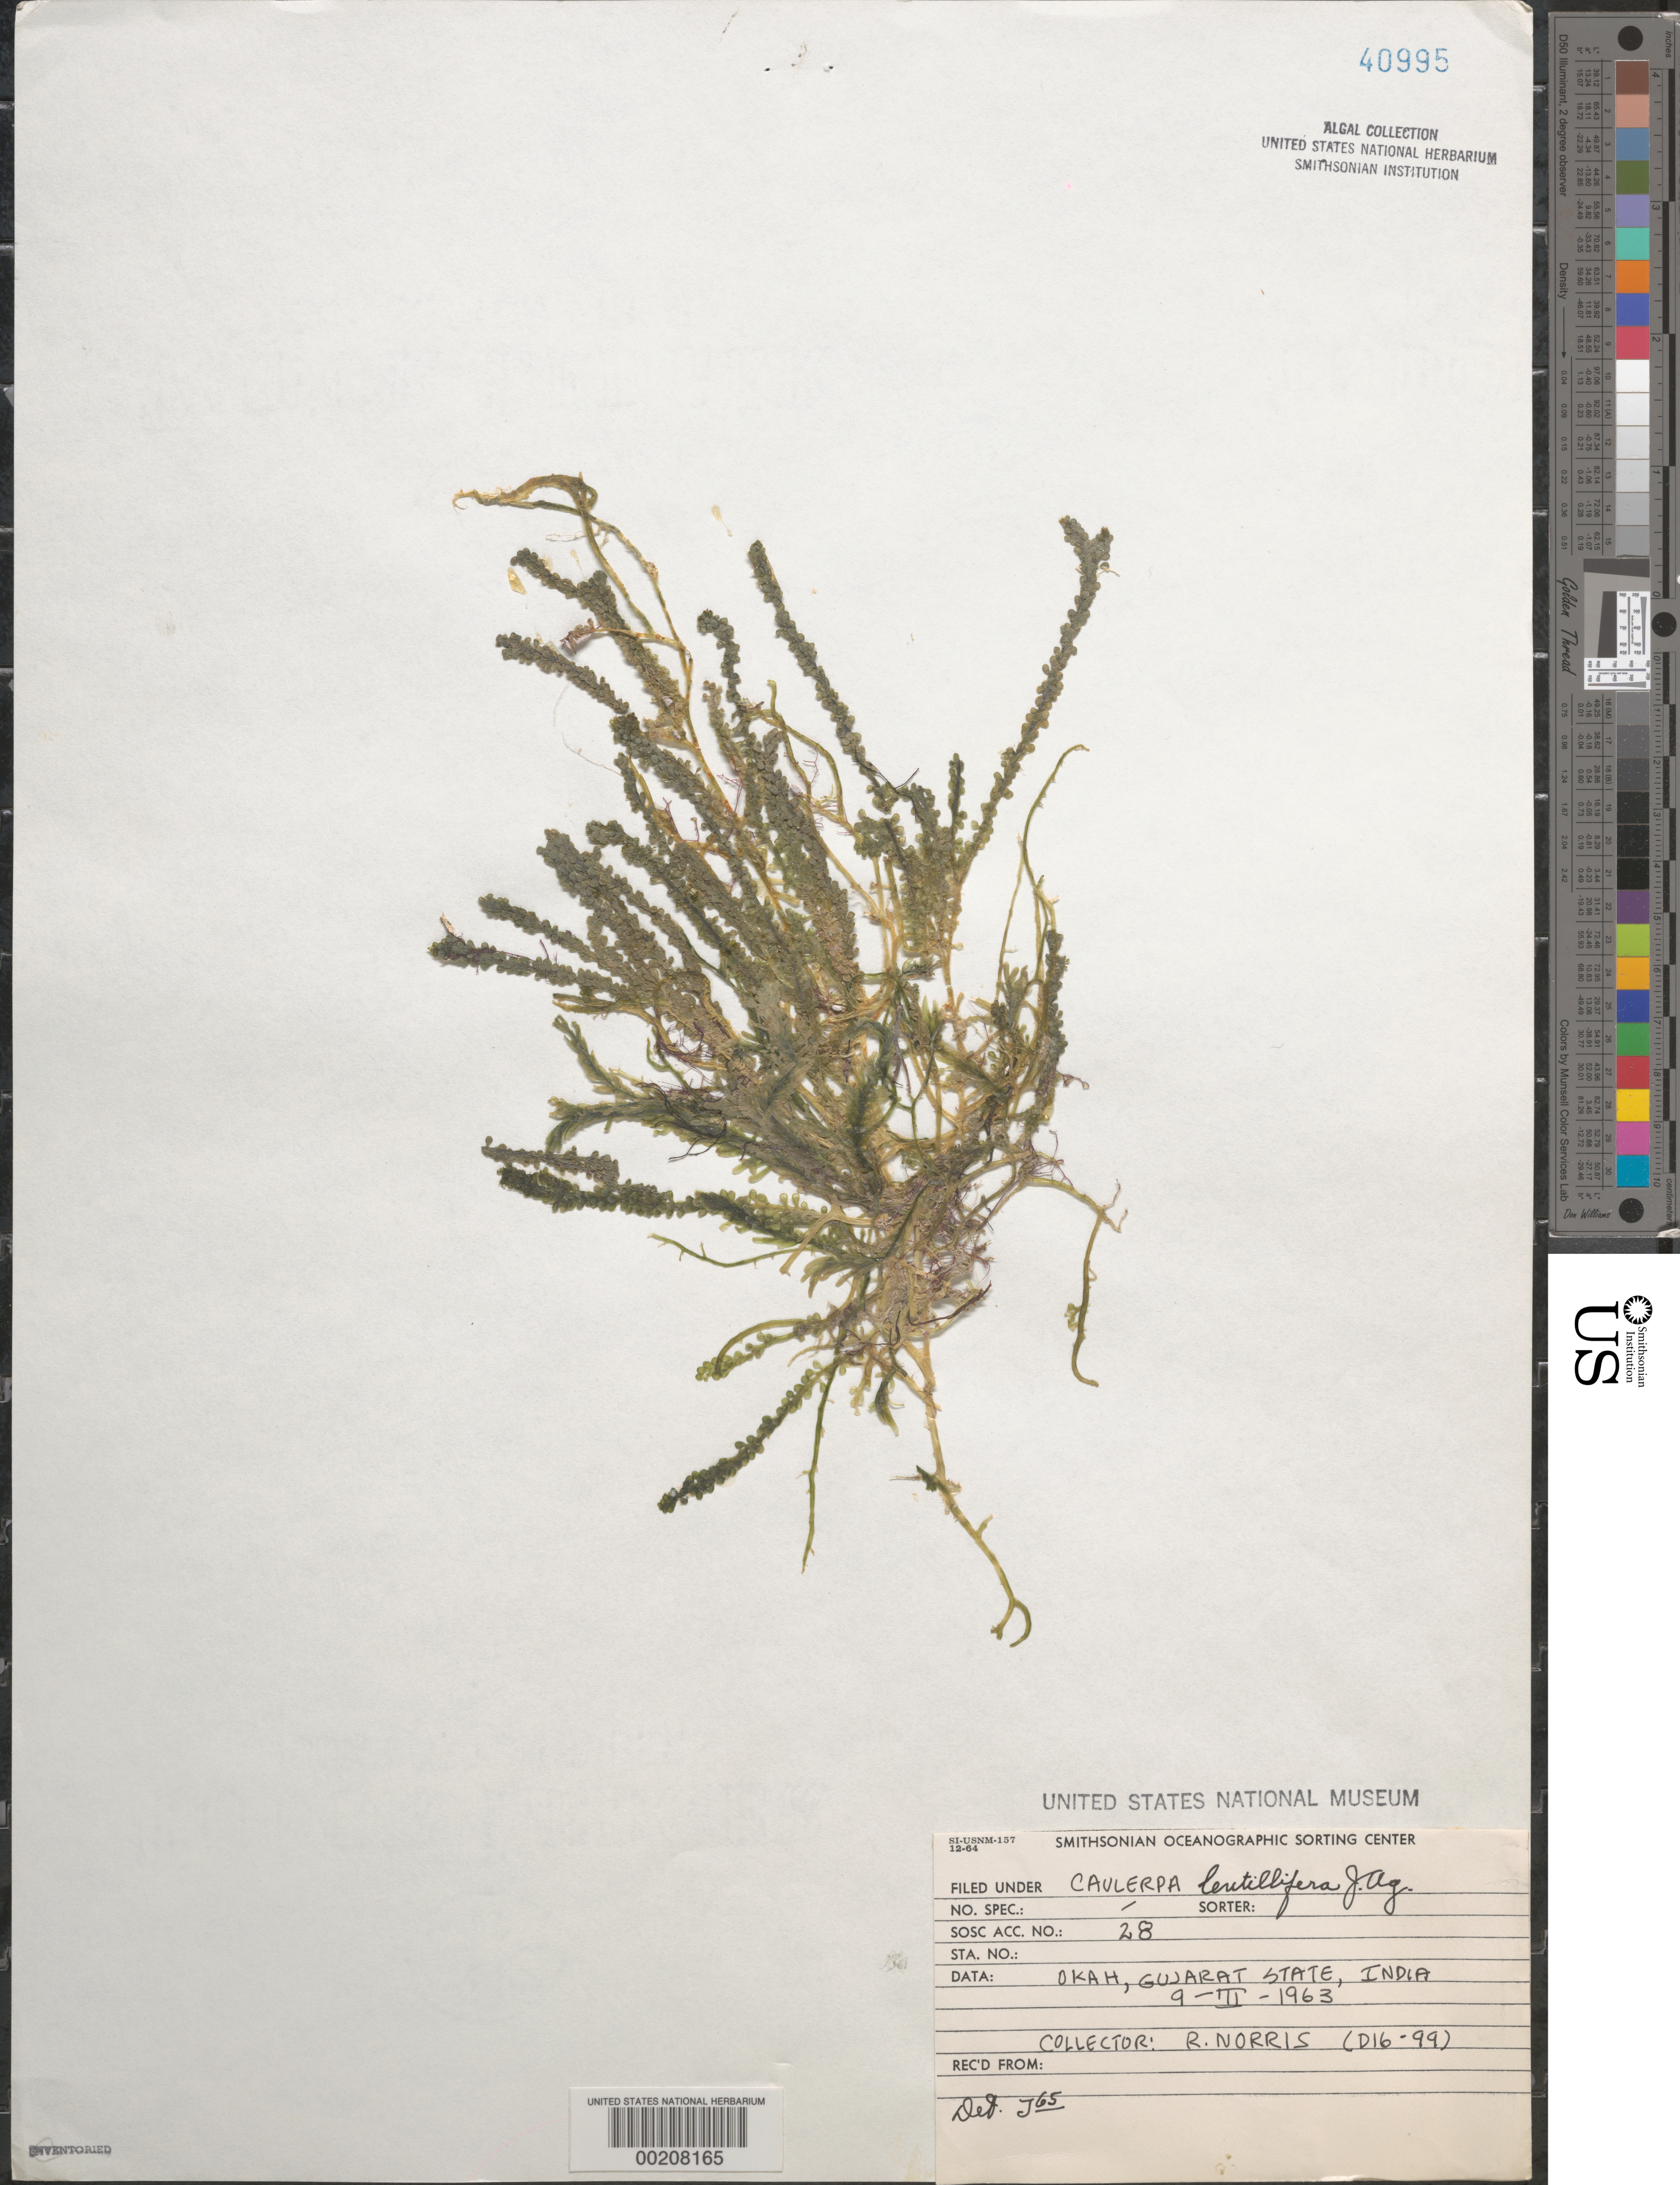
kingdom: Plantae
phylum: Chlorophyta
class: Ulvophyceae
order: Bryopsidales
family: Caulerpaceae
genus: Caulerpa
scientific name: Caulerpa lentillifera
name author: J. Agardh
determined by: Taylor, William R.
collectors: R. E. Norris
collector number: D16-99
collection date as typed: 09 Mar 1963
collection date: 1963-03-09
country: India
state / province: Gujarat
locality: Okah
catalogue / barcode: US 40995